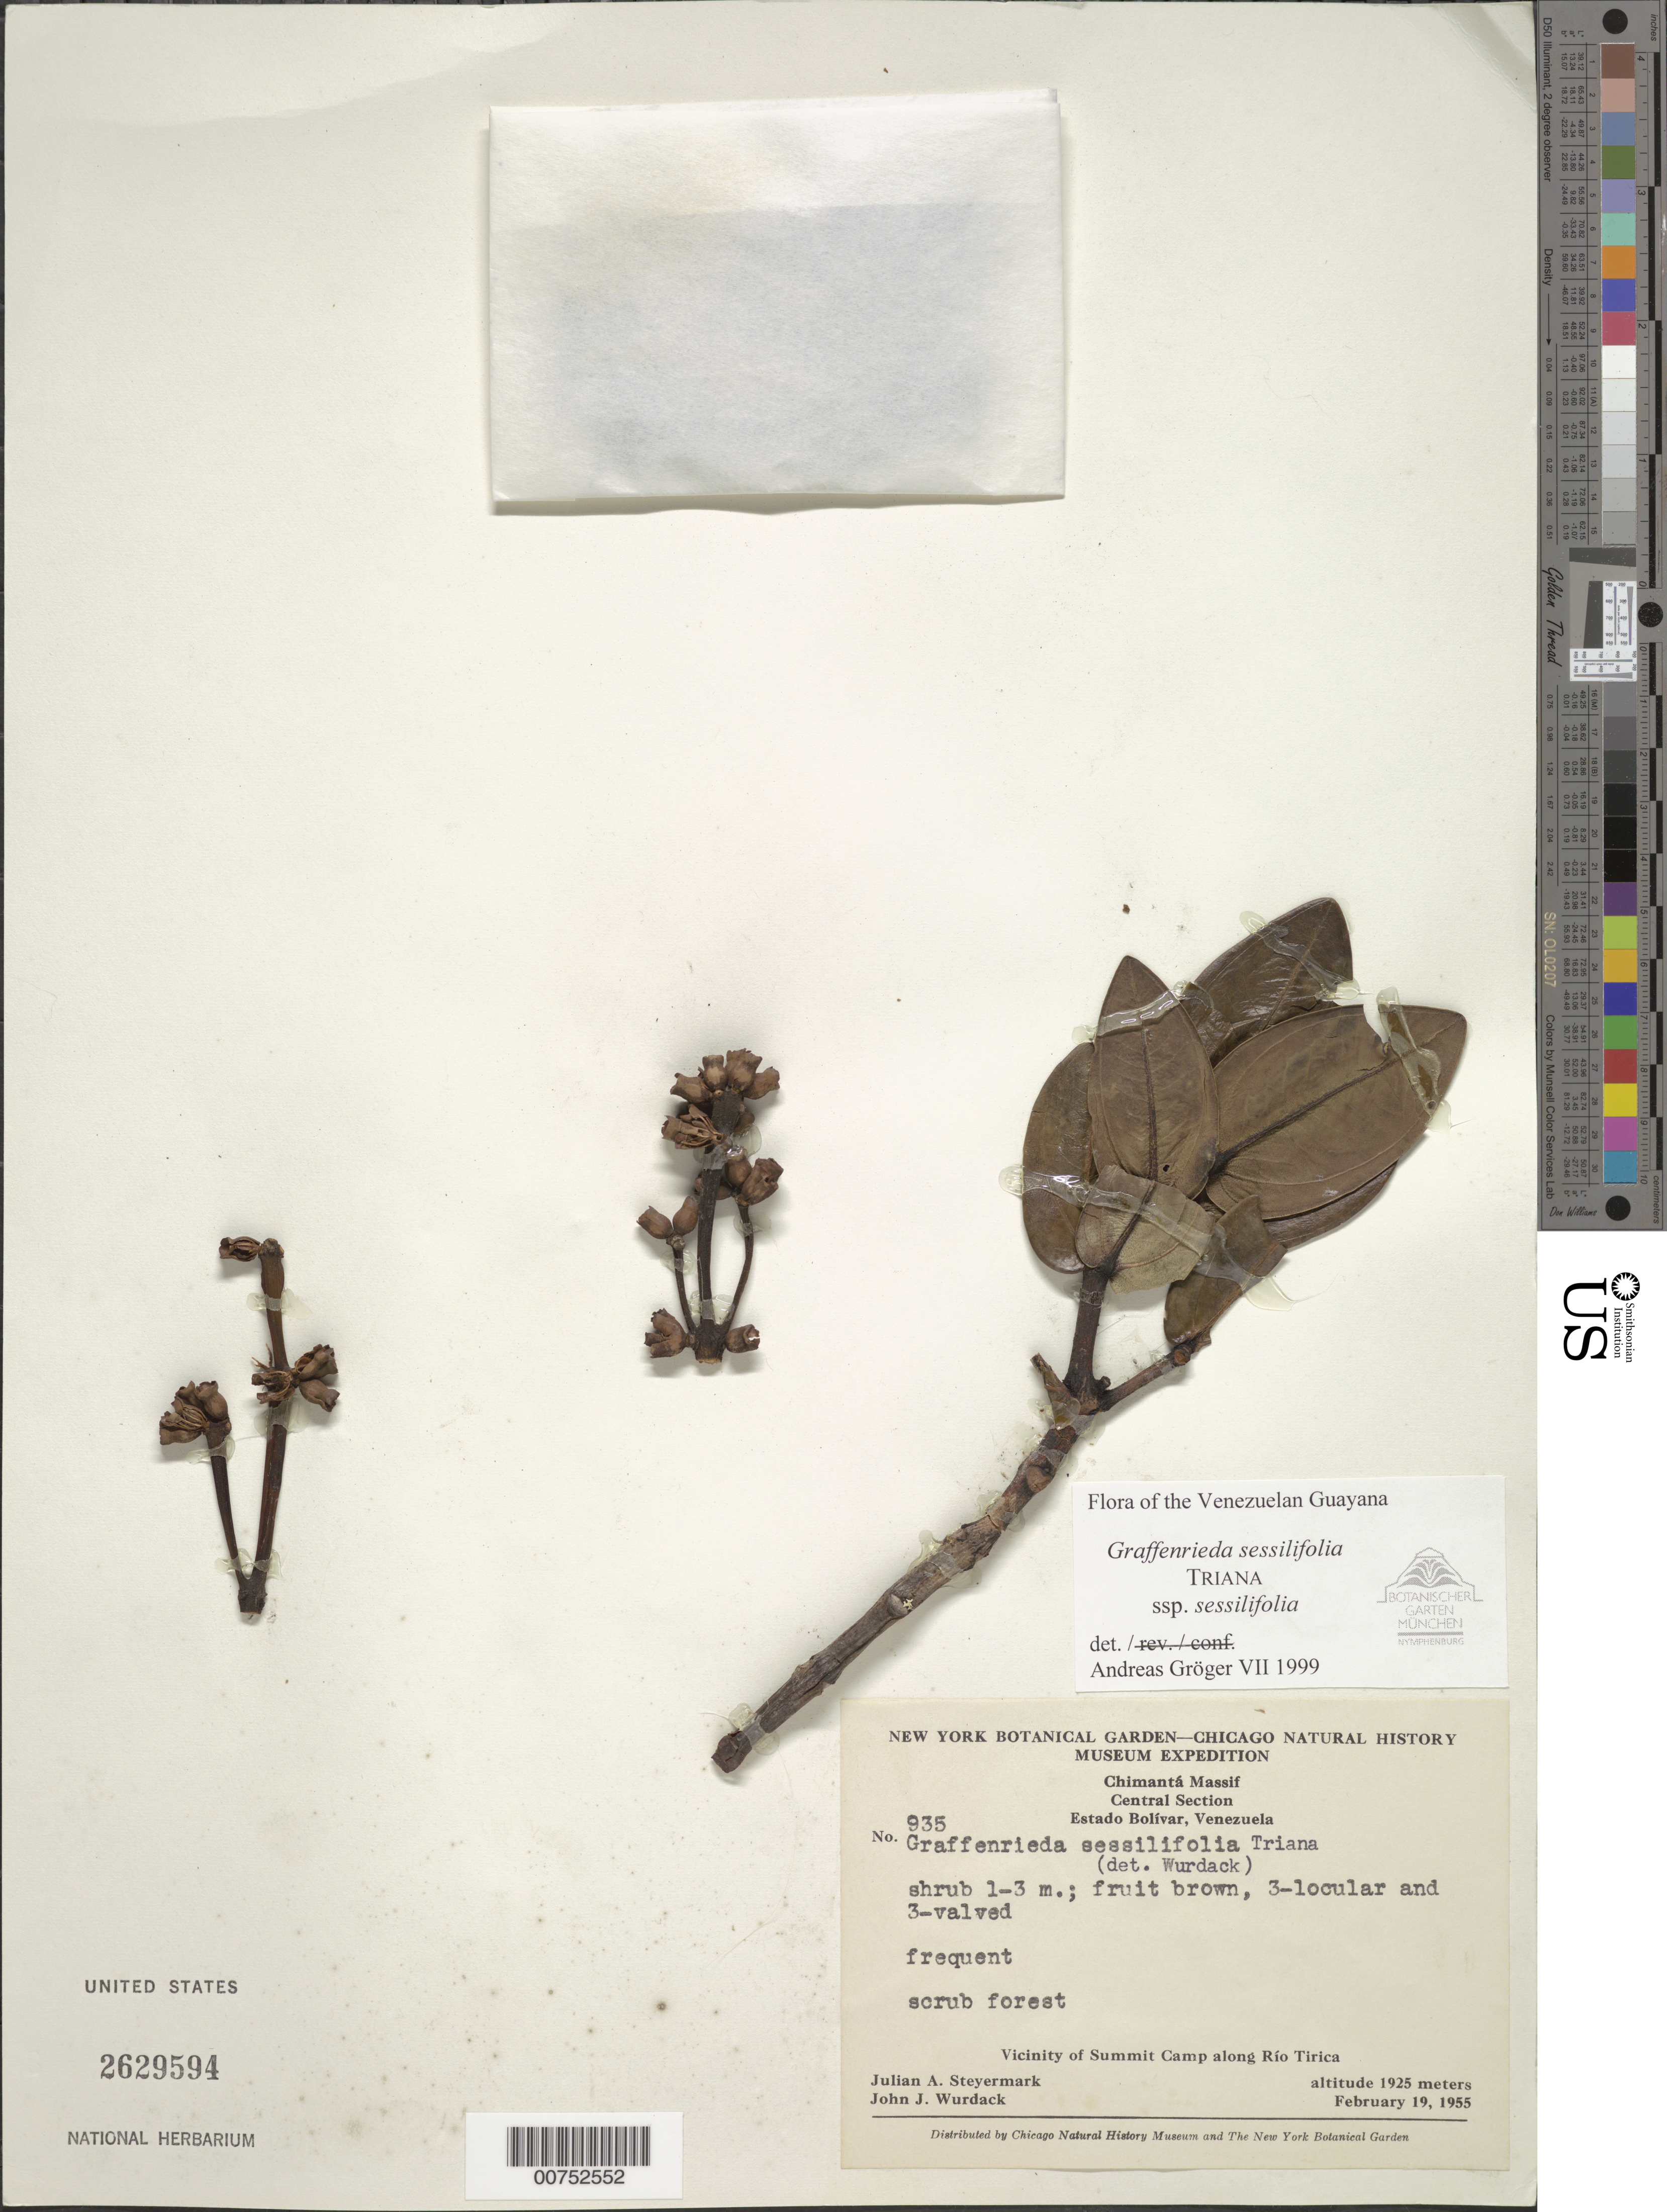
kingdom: Plantae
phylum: Tracheophyta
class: Magnoliopsida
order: Myrtales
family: Melastomataceae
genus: Graffenrieda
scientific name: Graffenrieda sessilifolia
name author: Triana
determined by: Gröger, A.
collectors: J. Steyermark & J. J. Wurdack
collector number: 55 935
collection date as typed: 19-Feb-55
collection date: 1955-02-19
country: Venezuela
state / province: Bolívar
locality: Chimantá Massif, Summit Camp along Río Tirica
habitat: Scrub forest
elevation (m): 1925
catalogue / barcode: US 2629594